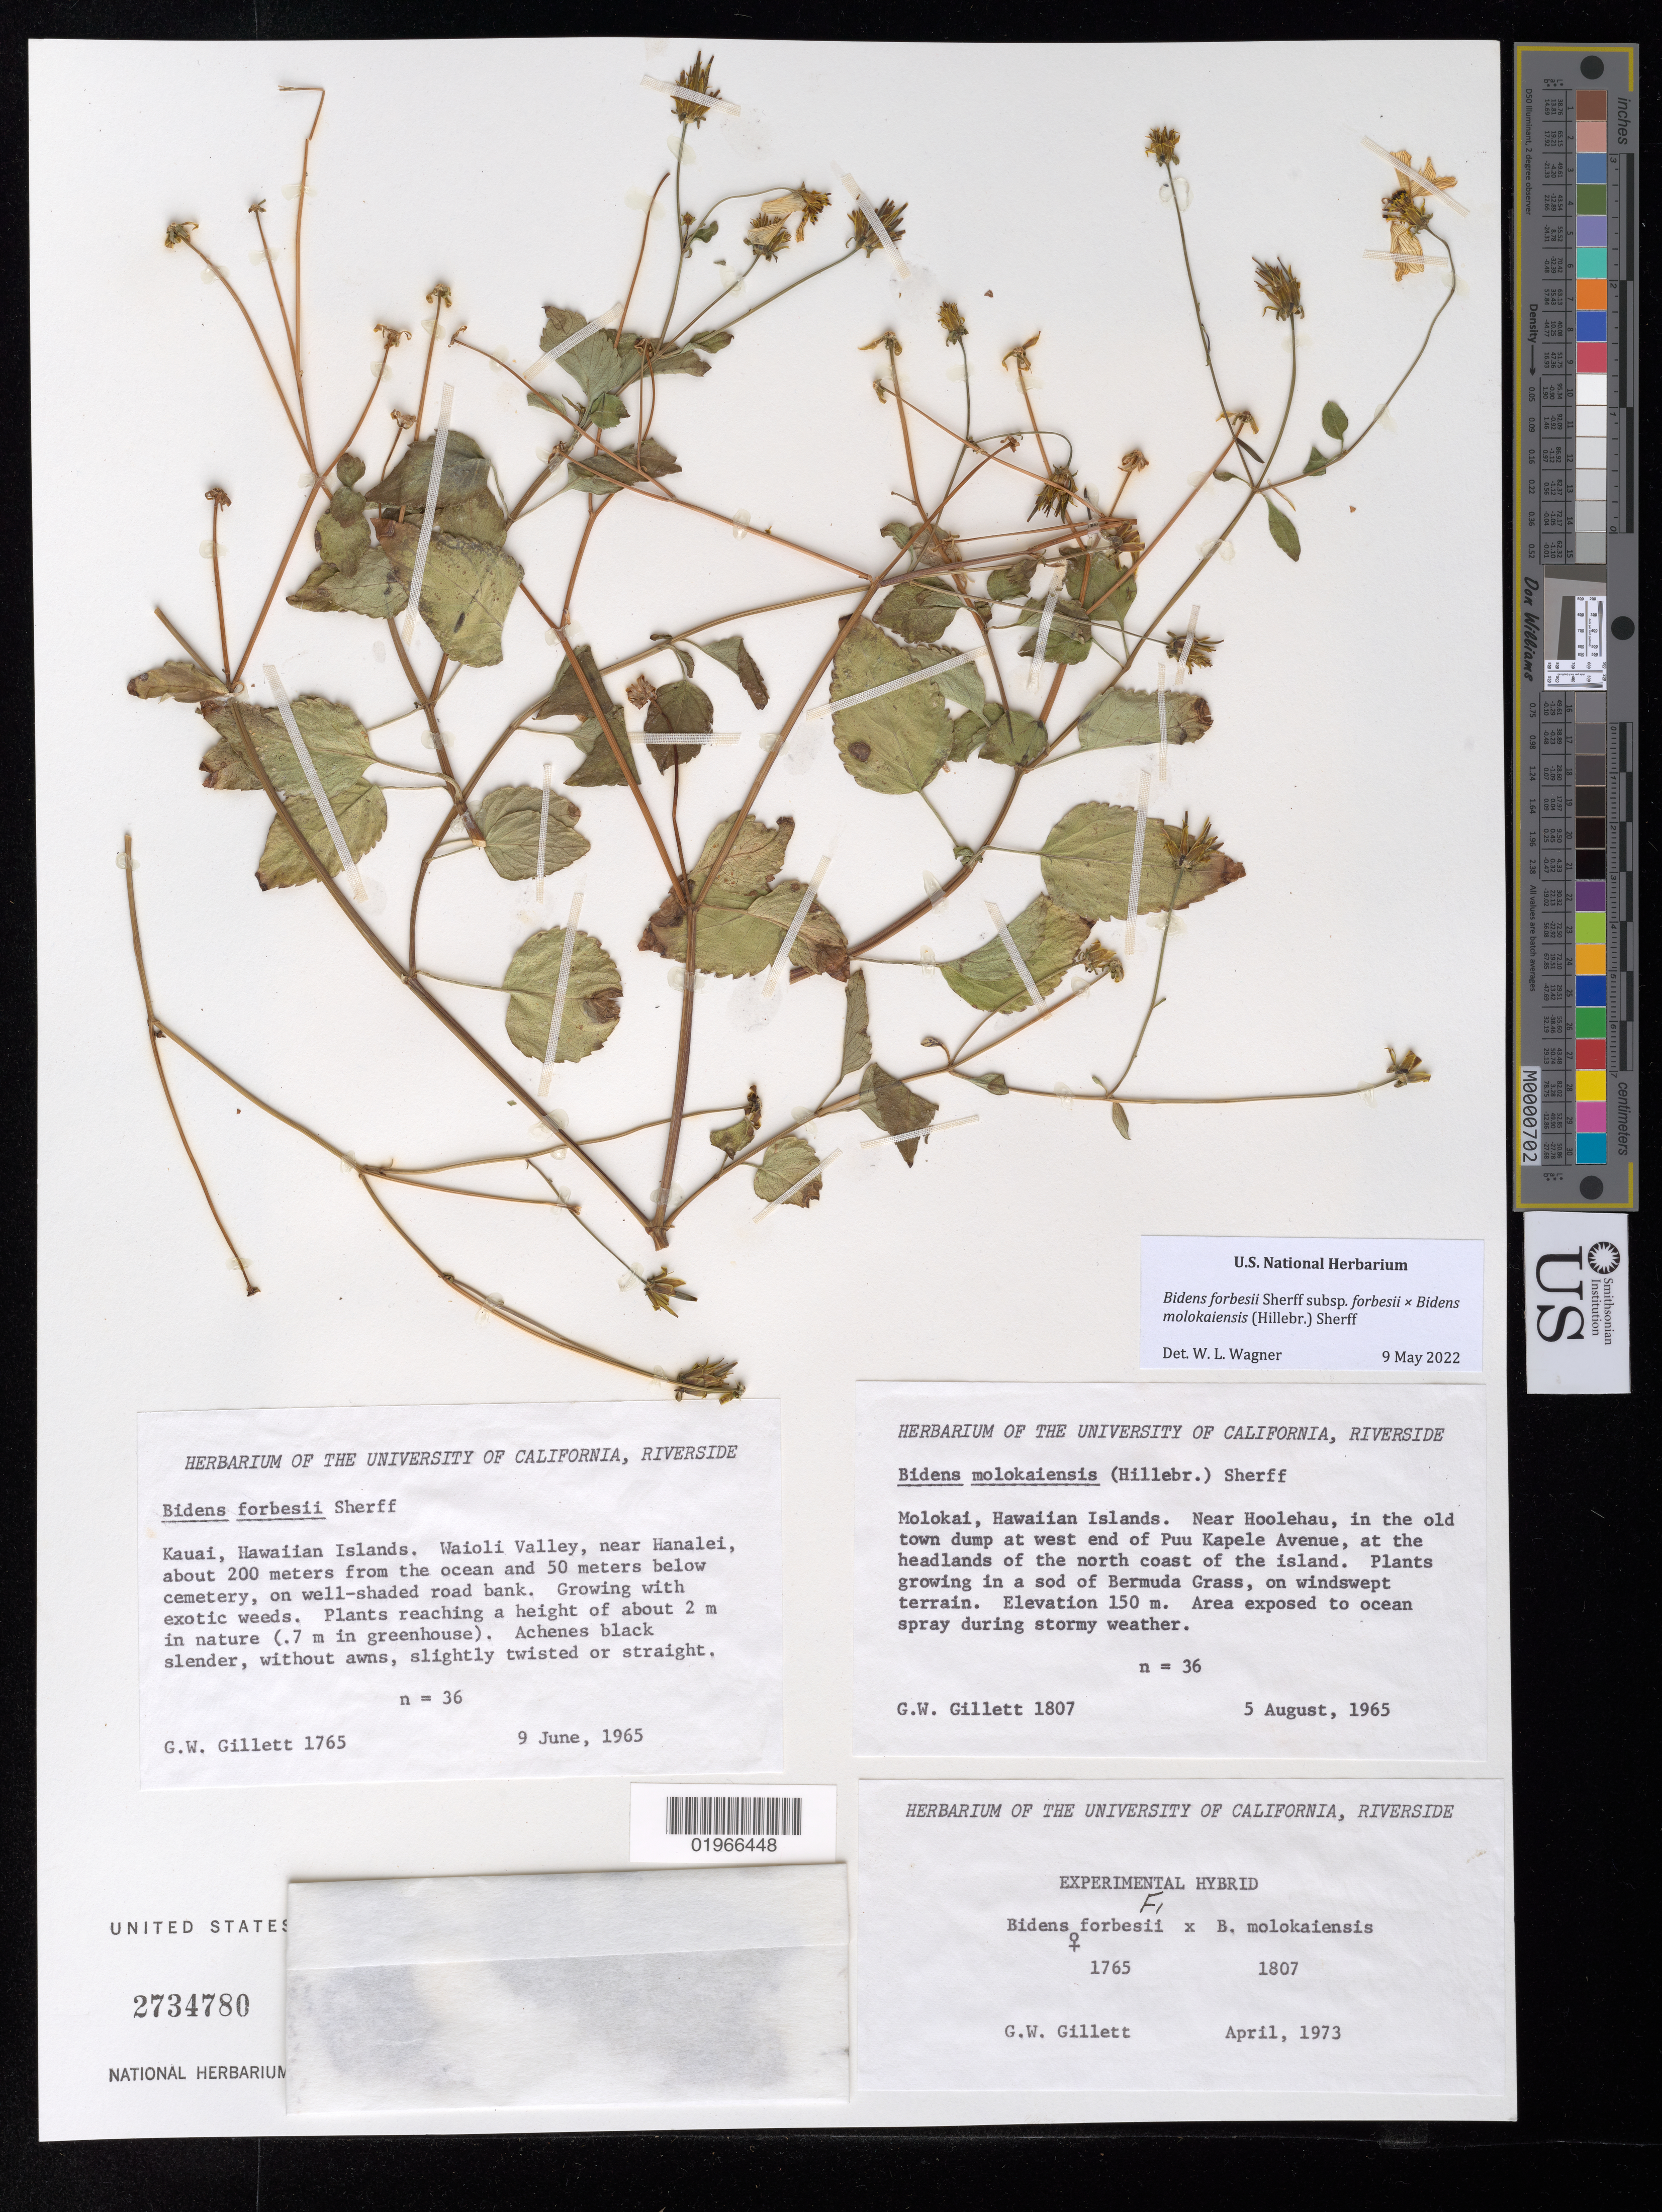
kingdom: Plantae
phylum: Tracheophyta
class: Magnoliopsida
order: Asterales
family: Asteraceae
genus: Bidens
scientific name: Bidens forbesii subsp. forbesii x B. molokaiensis (Hillebr.) Sherff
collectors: G. Gillett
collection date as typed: Apr 1973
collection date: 1973-04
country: United States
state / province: California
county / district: Riverside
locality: University of California, Riverside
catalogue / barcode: US 2734780